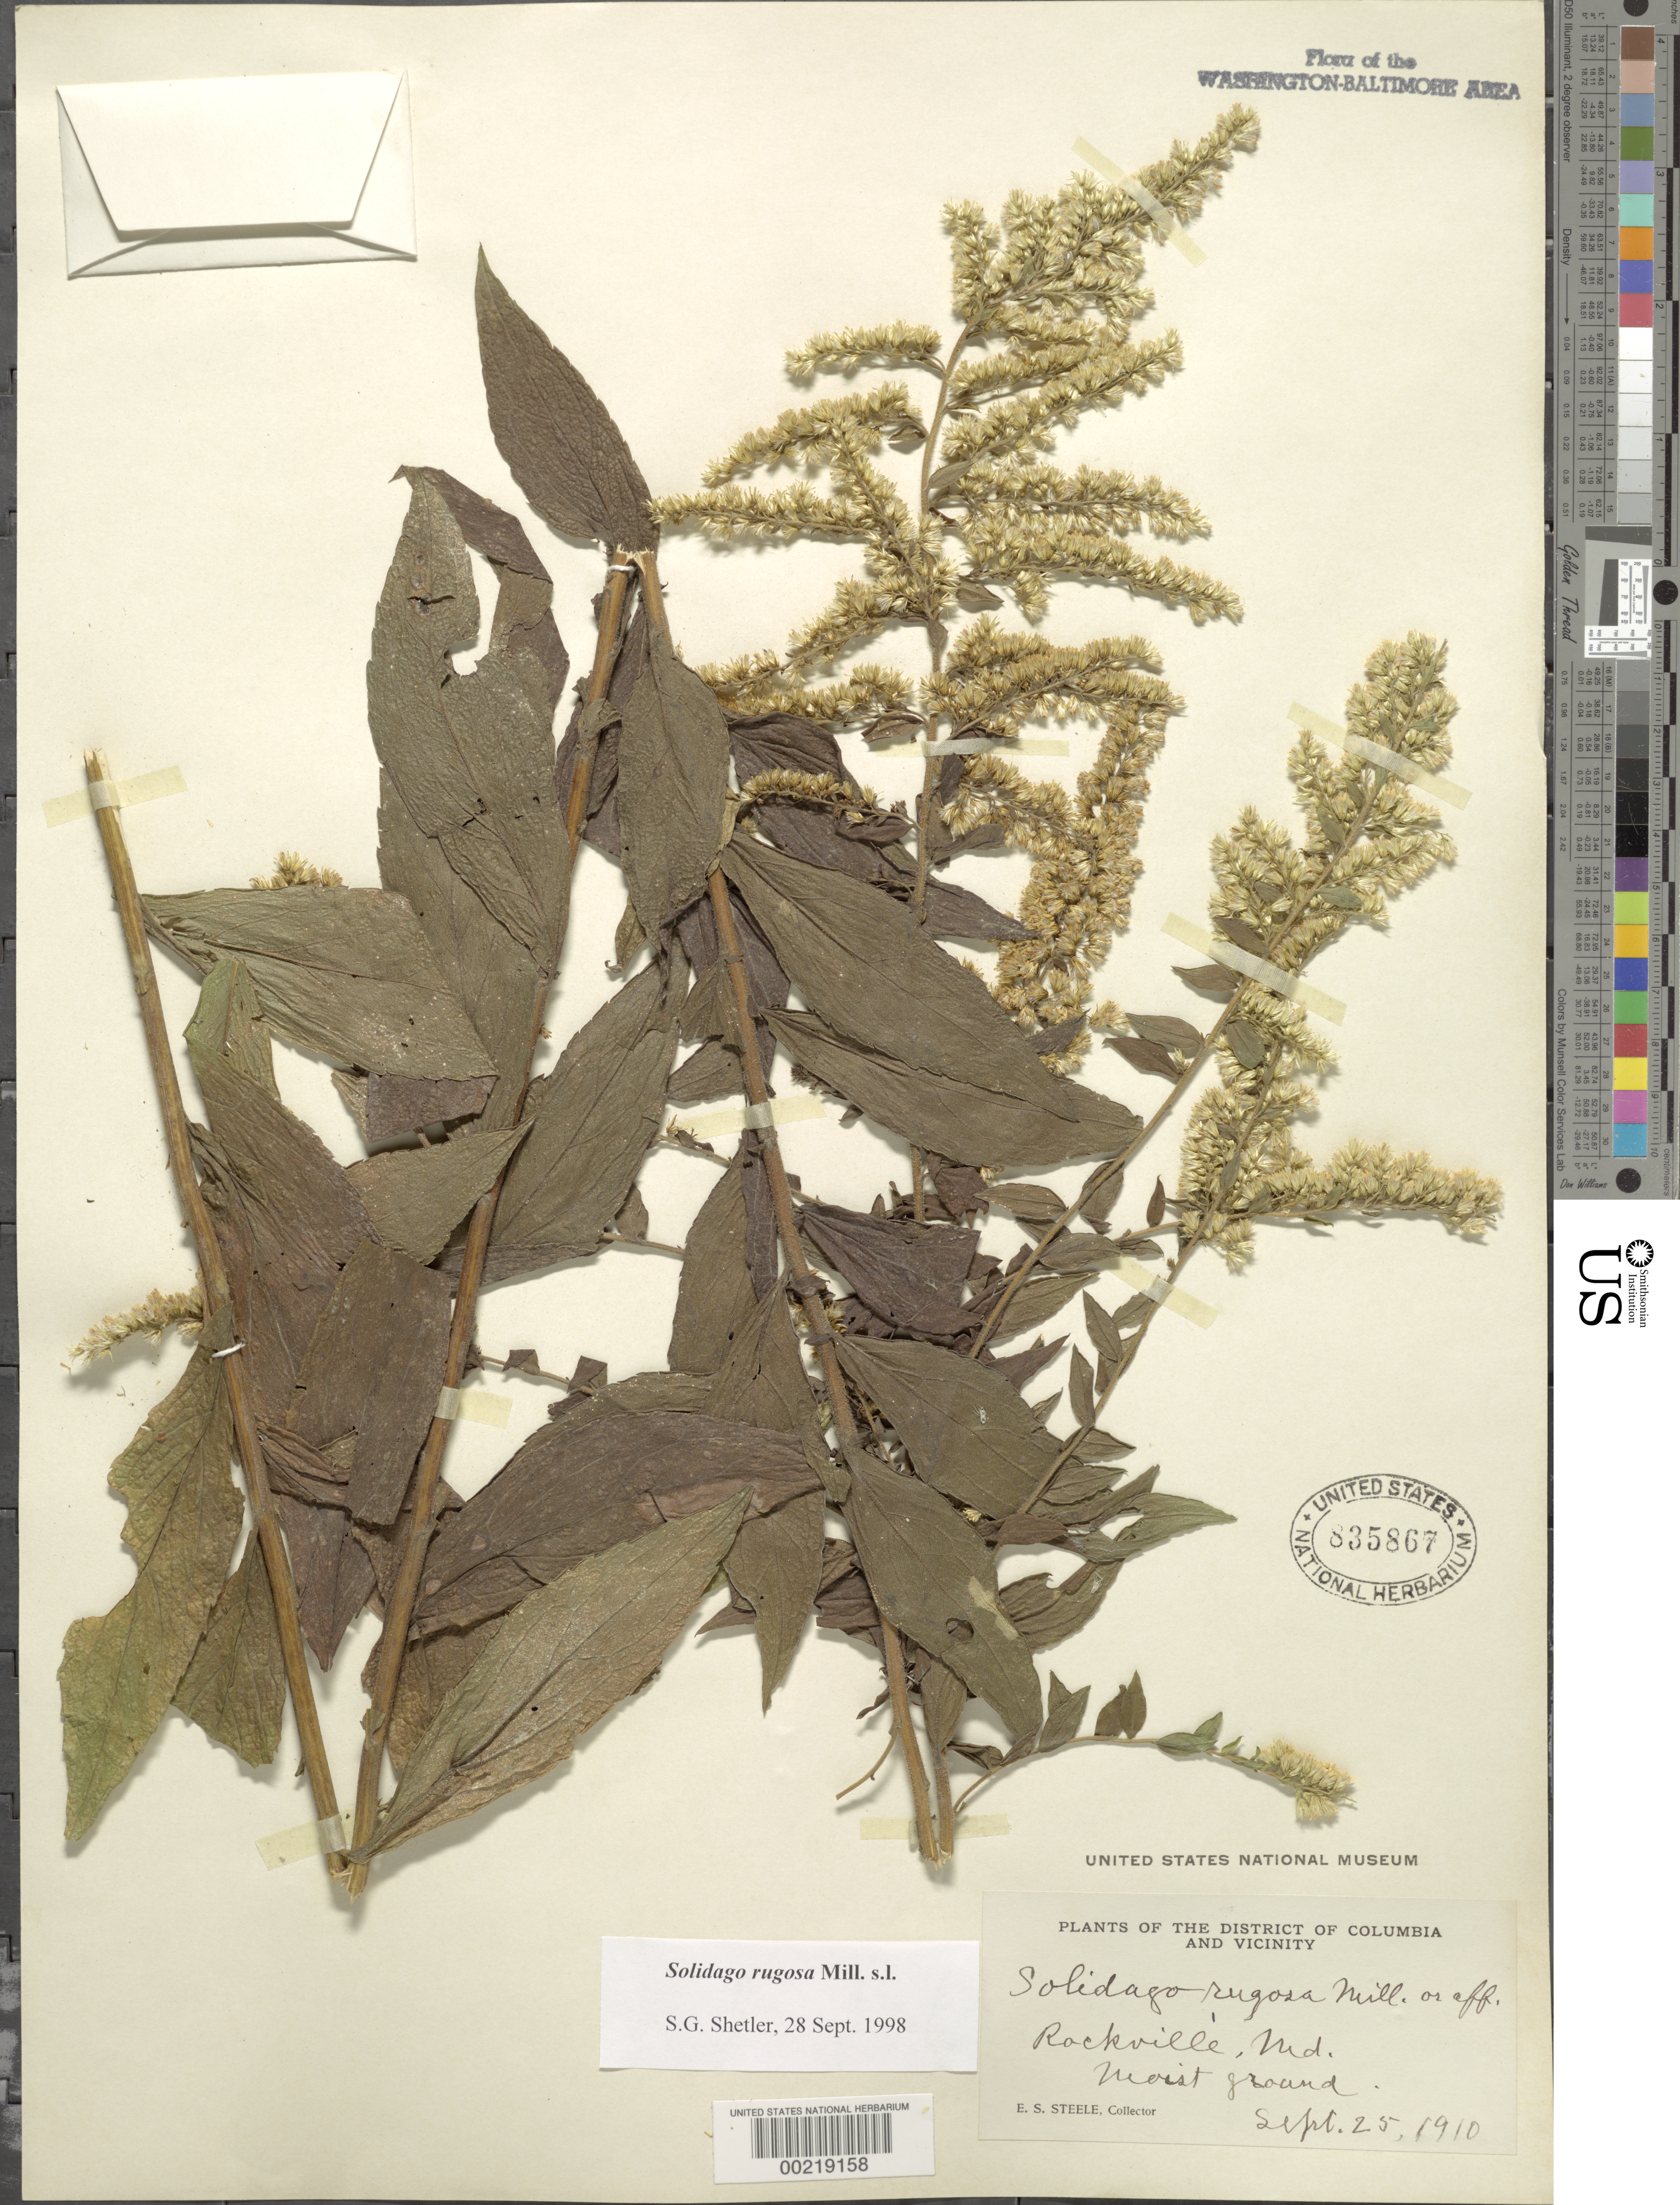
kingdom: Plantae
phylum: Tracheophyta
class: Magnoliopsida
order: Asterales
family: Asteraceae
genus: Solidago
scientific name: Solidago rugosa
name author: Mill.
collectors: E. Steele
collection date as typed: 25 Sep 1910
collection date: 1910-09-25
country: United States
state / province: Maryland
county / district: Montgomery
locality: Rockville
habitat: Moist ground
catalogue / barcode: US 835867